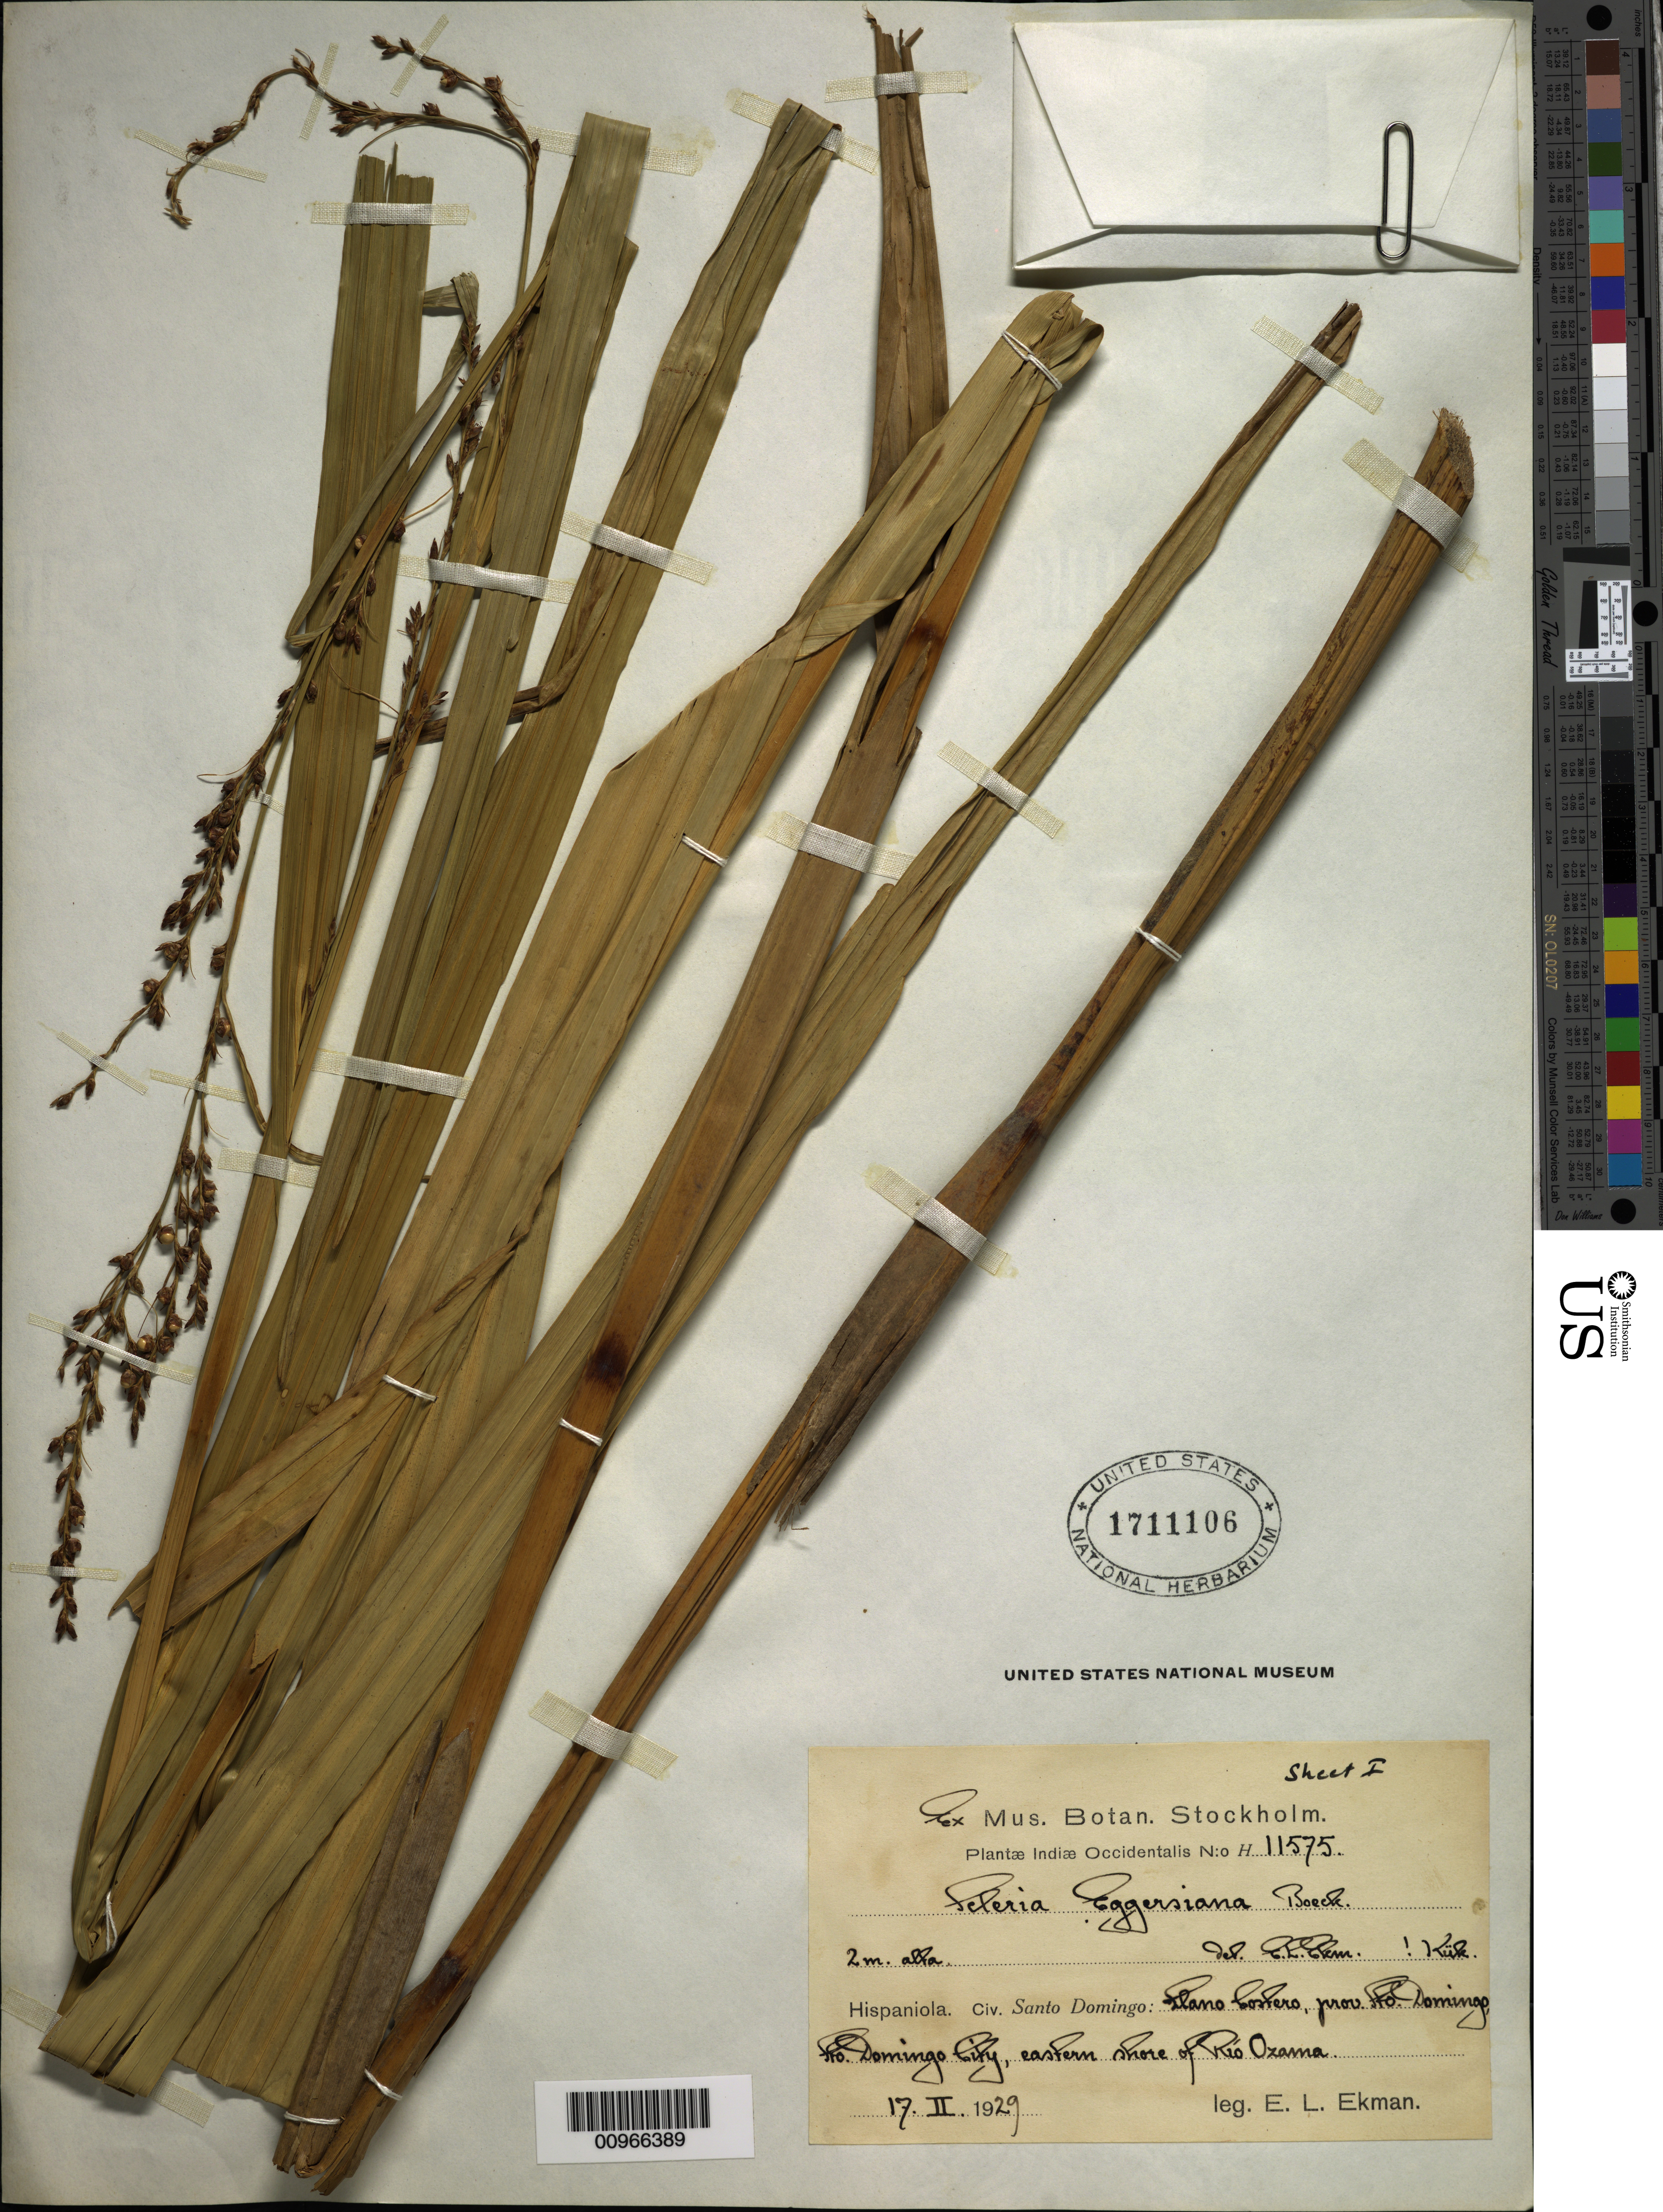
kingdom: Plantae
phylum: Tracheophyta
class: Liliopsida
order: Poales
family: Cyperaceae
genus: Scleria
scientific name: Scleria eggersiana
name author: Boeckeler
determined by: Kükenthal, G.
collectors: E. L. Ekman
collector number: H 11575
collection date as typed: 17 Feb 1929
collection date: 1929-02-17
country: Dominican Republic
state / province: Santo Domingo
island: Hispaniola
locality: Llano Costero, Santo Domingo City, eastern shore of Río Ozama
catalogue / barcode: US 1711106